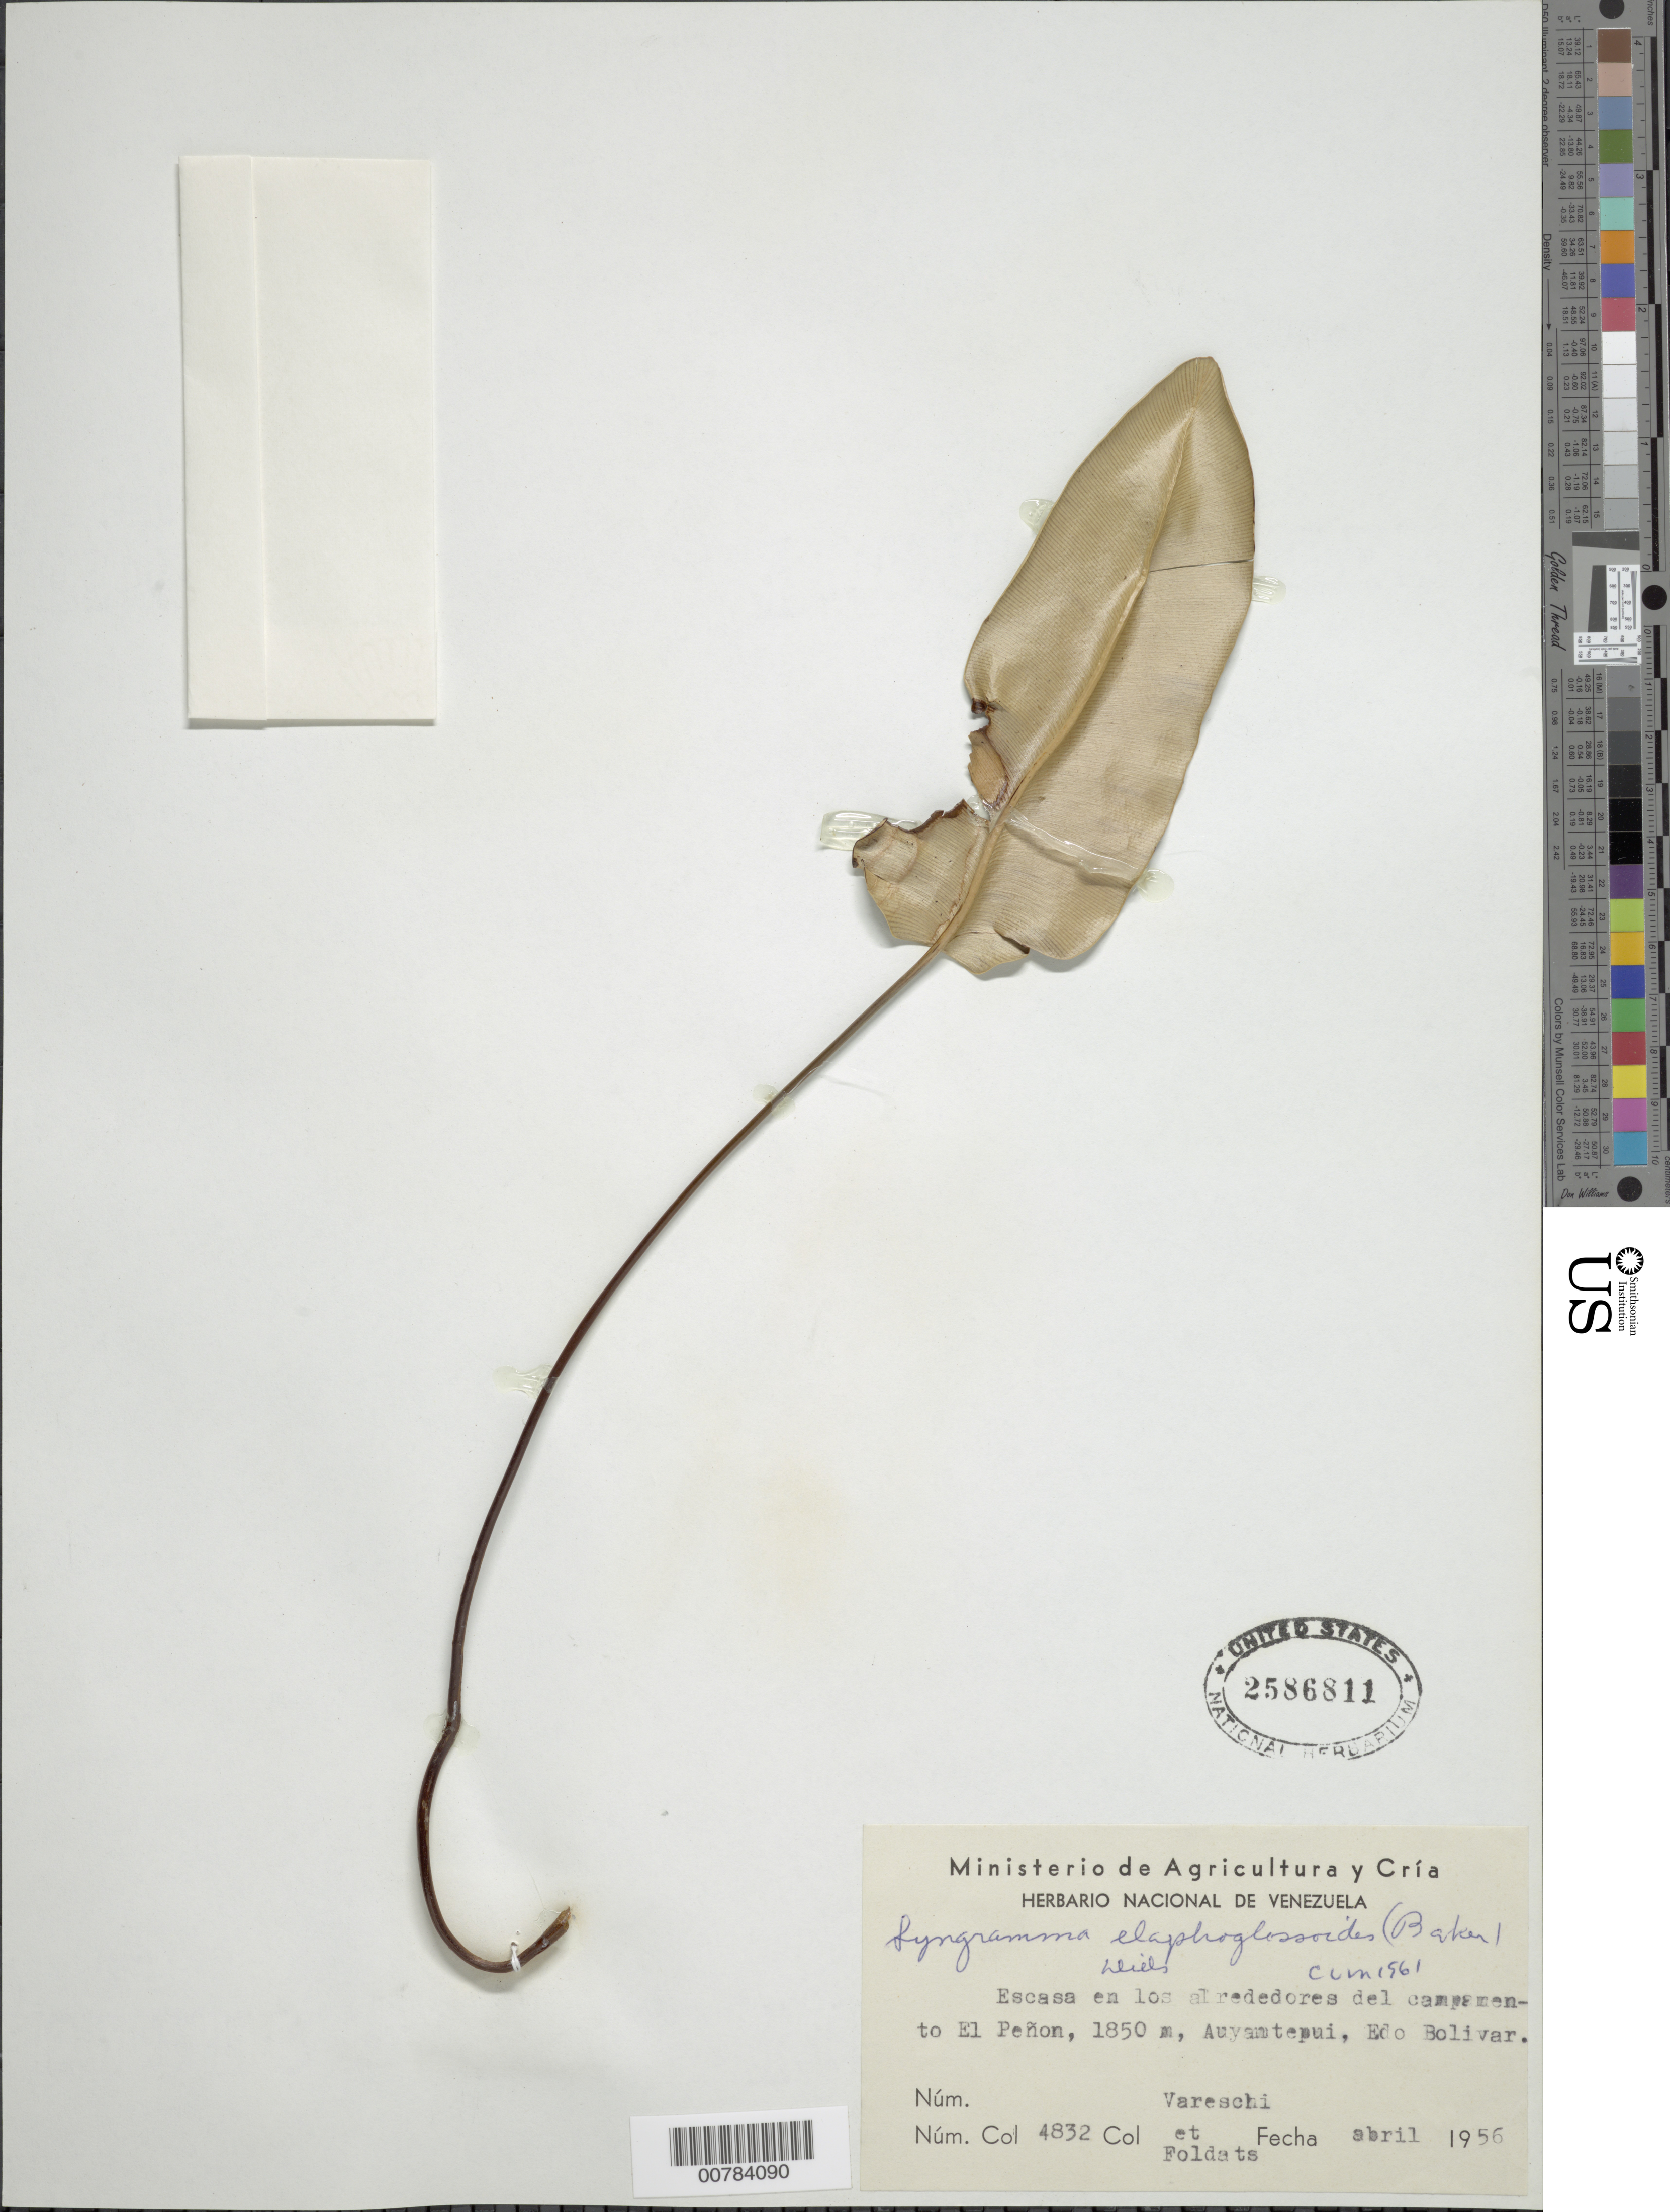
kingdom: Plantae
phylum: Tracheophyta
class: Polypodiopsida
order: Polypodiales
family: Pteridaceae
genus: Pterozonium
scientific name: Pterozonium elaphoglossoides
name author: (Baker) Lellinger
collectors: V. Vareschi & E. Foldats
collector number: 4832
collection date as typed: Apr-56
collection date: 1956-04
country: Venezuela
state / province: Bolívar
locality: Auyan-tepuí, El Peñon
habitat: Escasa en los alrededores del campamento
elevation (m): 1850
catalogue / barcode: US 2586811